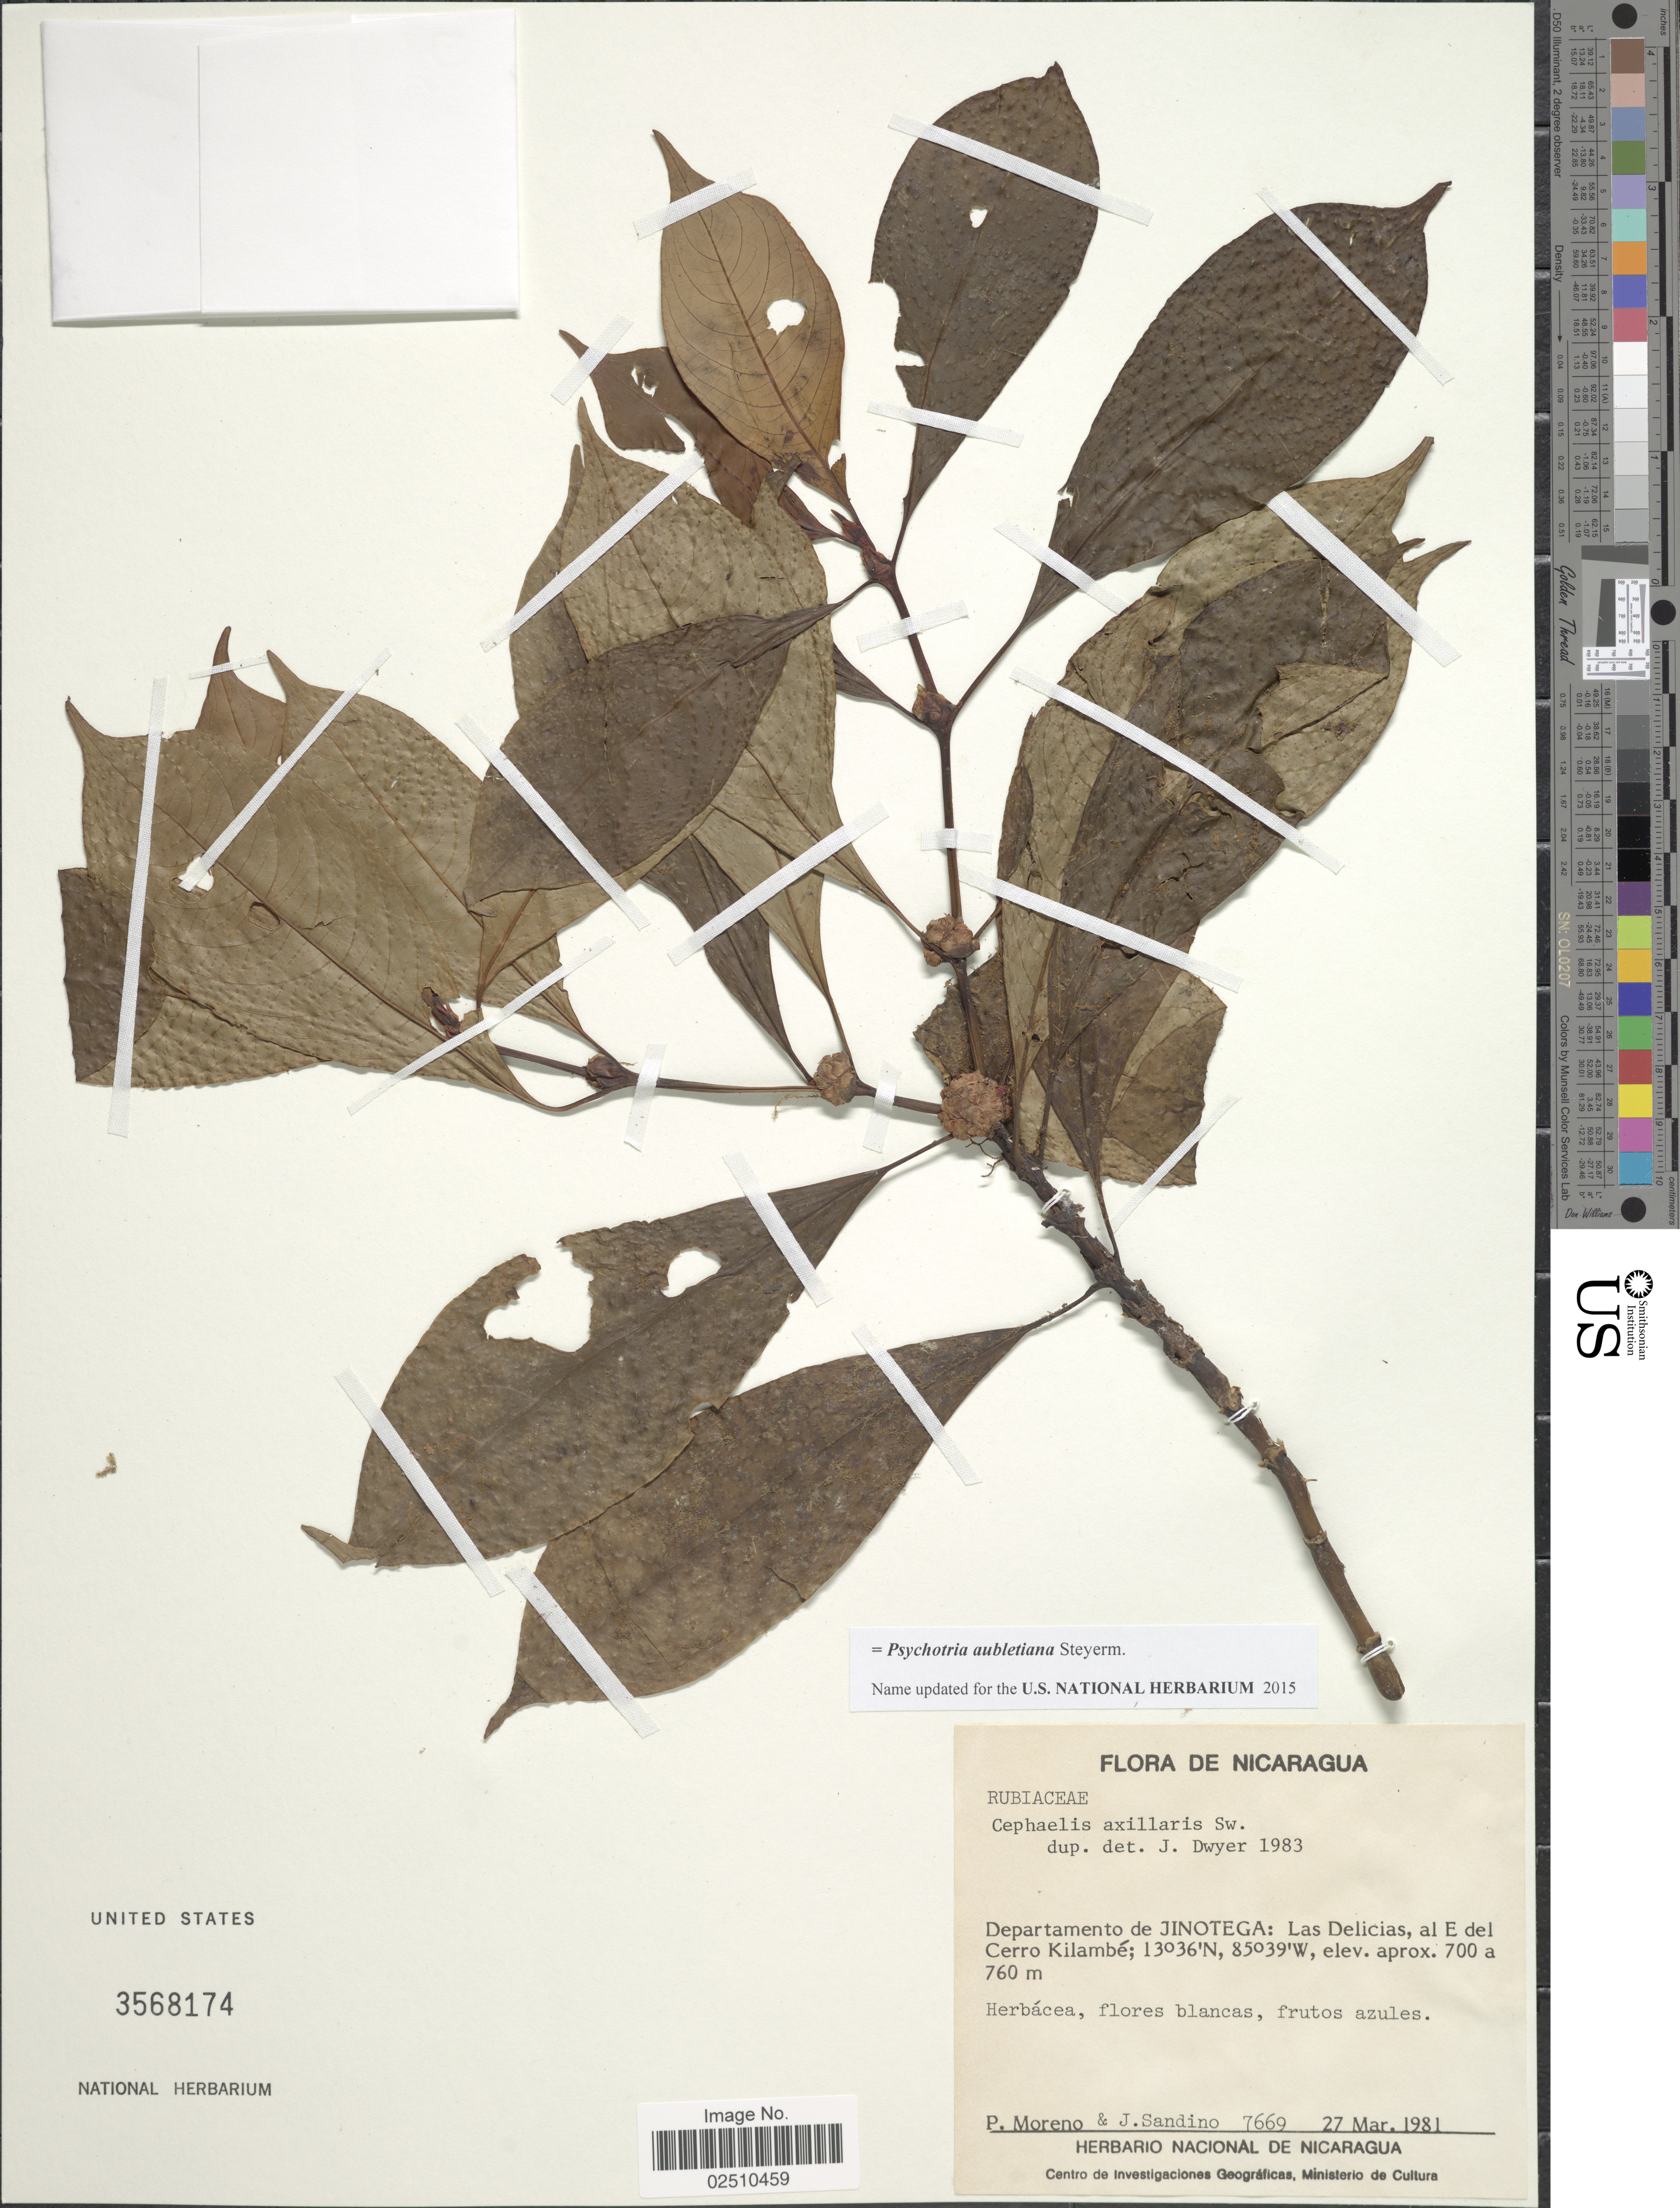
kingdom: Plantae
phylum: Tracheophyta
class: Magnoliopsida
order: Gentianales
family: Rubiaceae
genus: Psychotria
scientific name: Psychotria aubletiana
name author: Steyerm.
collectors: P. Moreno & J. Sandino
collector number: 7669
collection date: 1981-03-27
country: Nicaragua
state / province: Jinotega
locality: Las Delicias, al E del Cerro Kilambe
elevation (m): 700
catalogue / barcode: US 3568174